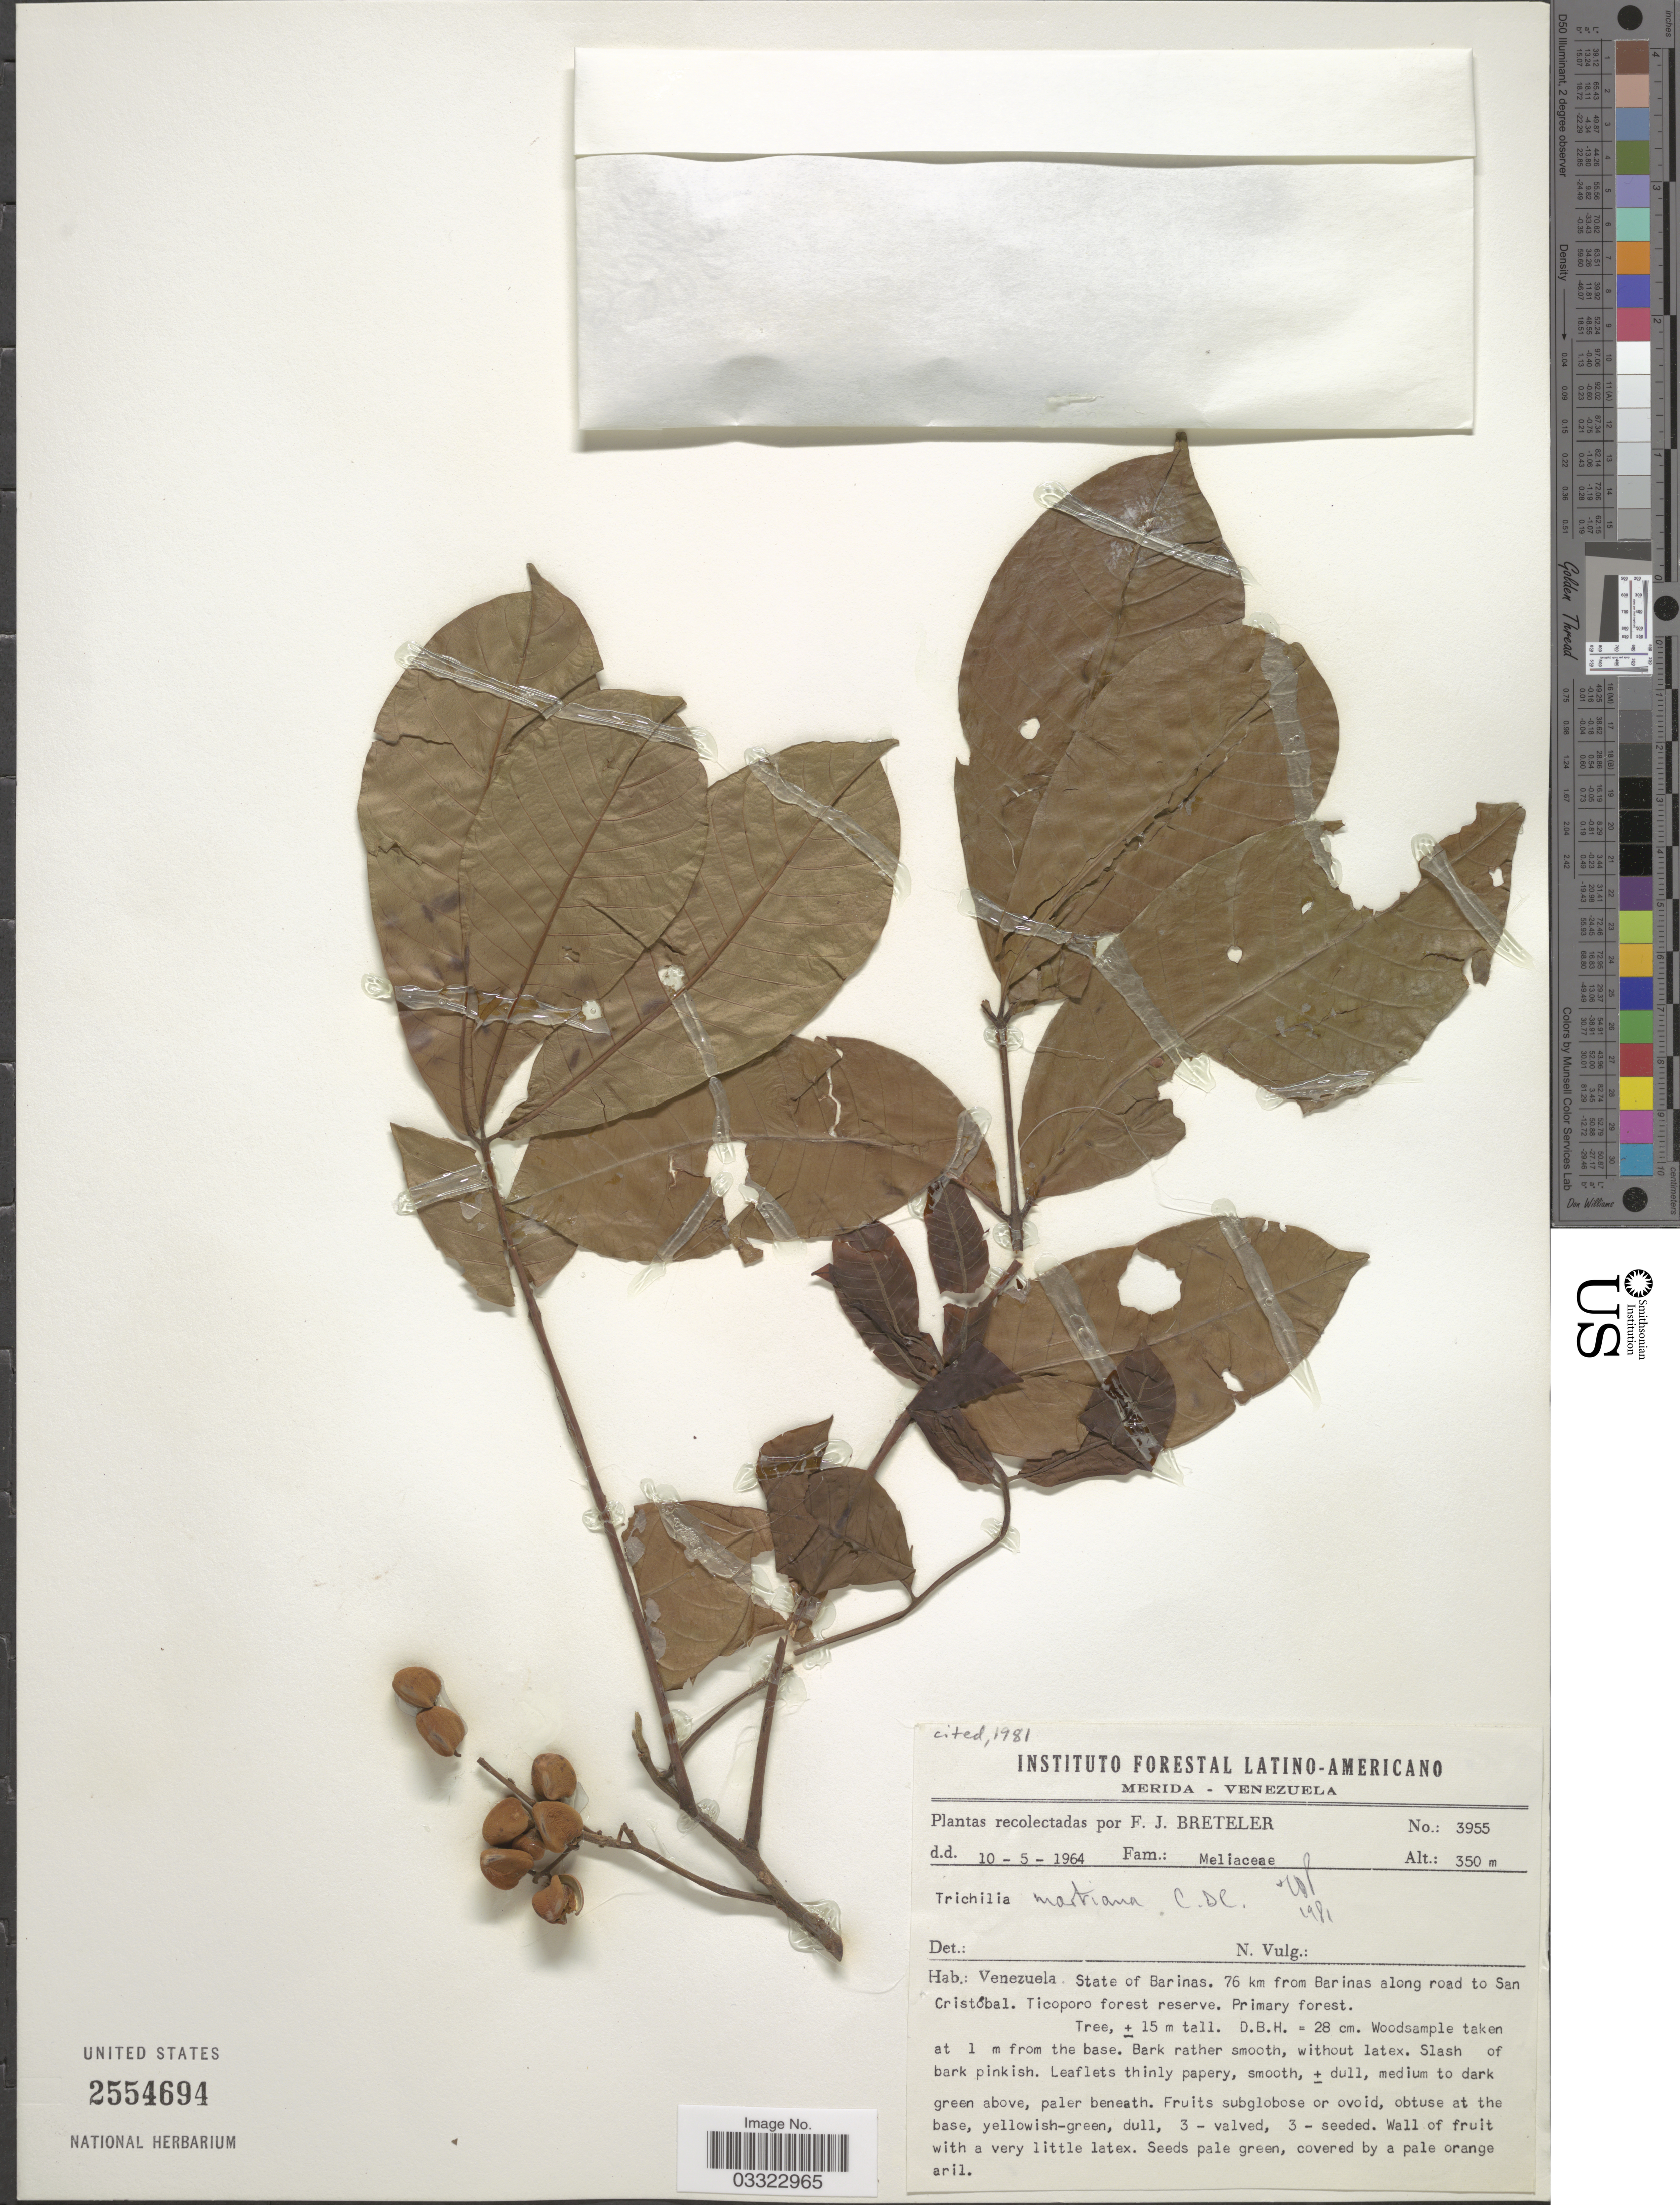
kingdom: Plantae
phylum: Tracheophyta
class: Magnoliopsida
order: Sapindales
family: Meliaceae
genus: Trichilia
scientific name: Trichilia martiana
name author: C. DC.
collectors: F. J. Breteler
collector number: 3955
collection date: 1964-05-10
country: Venezuela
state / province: Barinas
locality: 76 km from Barinas along road to San Cristóbal. Ticoporo forest reserve.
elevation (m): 350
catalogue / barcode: US 2554694